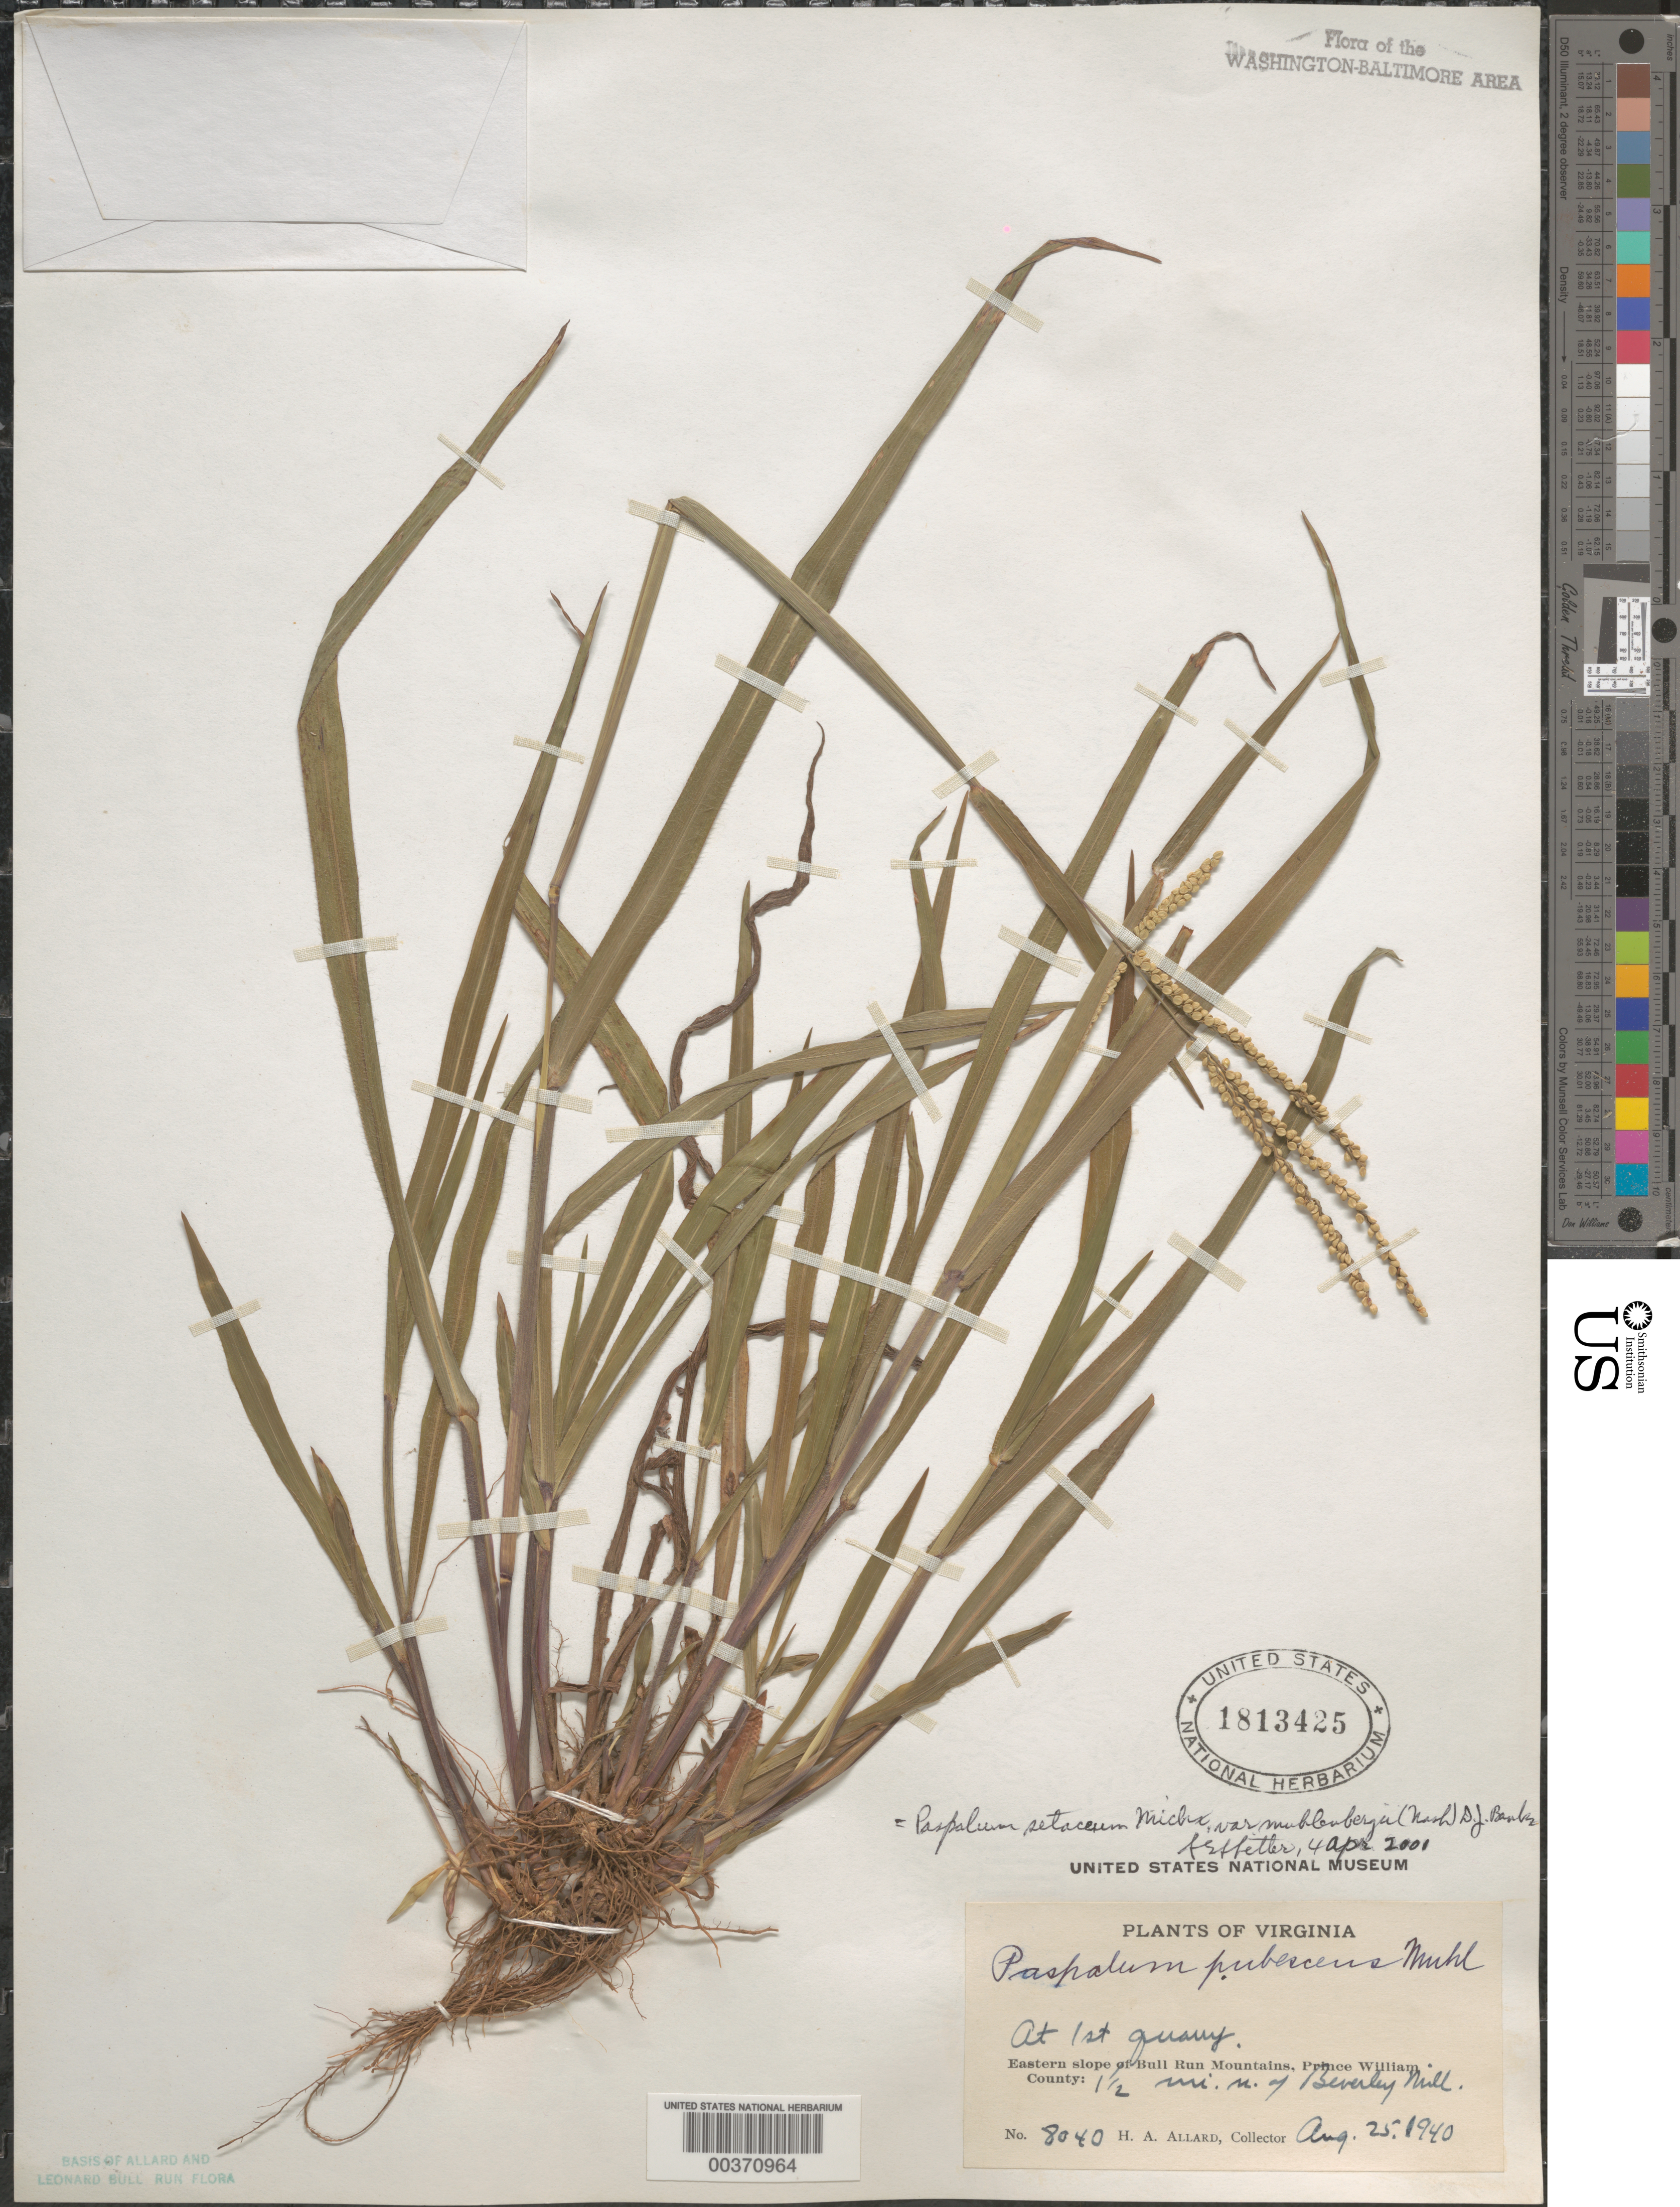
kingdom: Plantae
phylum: Tracheophyta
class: Liliopsida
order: Poales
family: Poaceae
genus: Paspalum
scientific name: Paspalum setaceum var. muhlenbergii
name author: (Nash) D.J. Banks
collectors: H. A. Allard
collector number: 8040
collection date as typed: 25 Aug 1940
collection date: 1940-08-25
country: United States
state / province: Virginia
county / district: Prince William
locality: North of Beverley Mill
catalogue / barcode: US 1813425